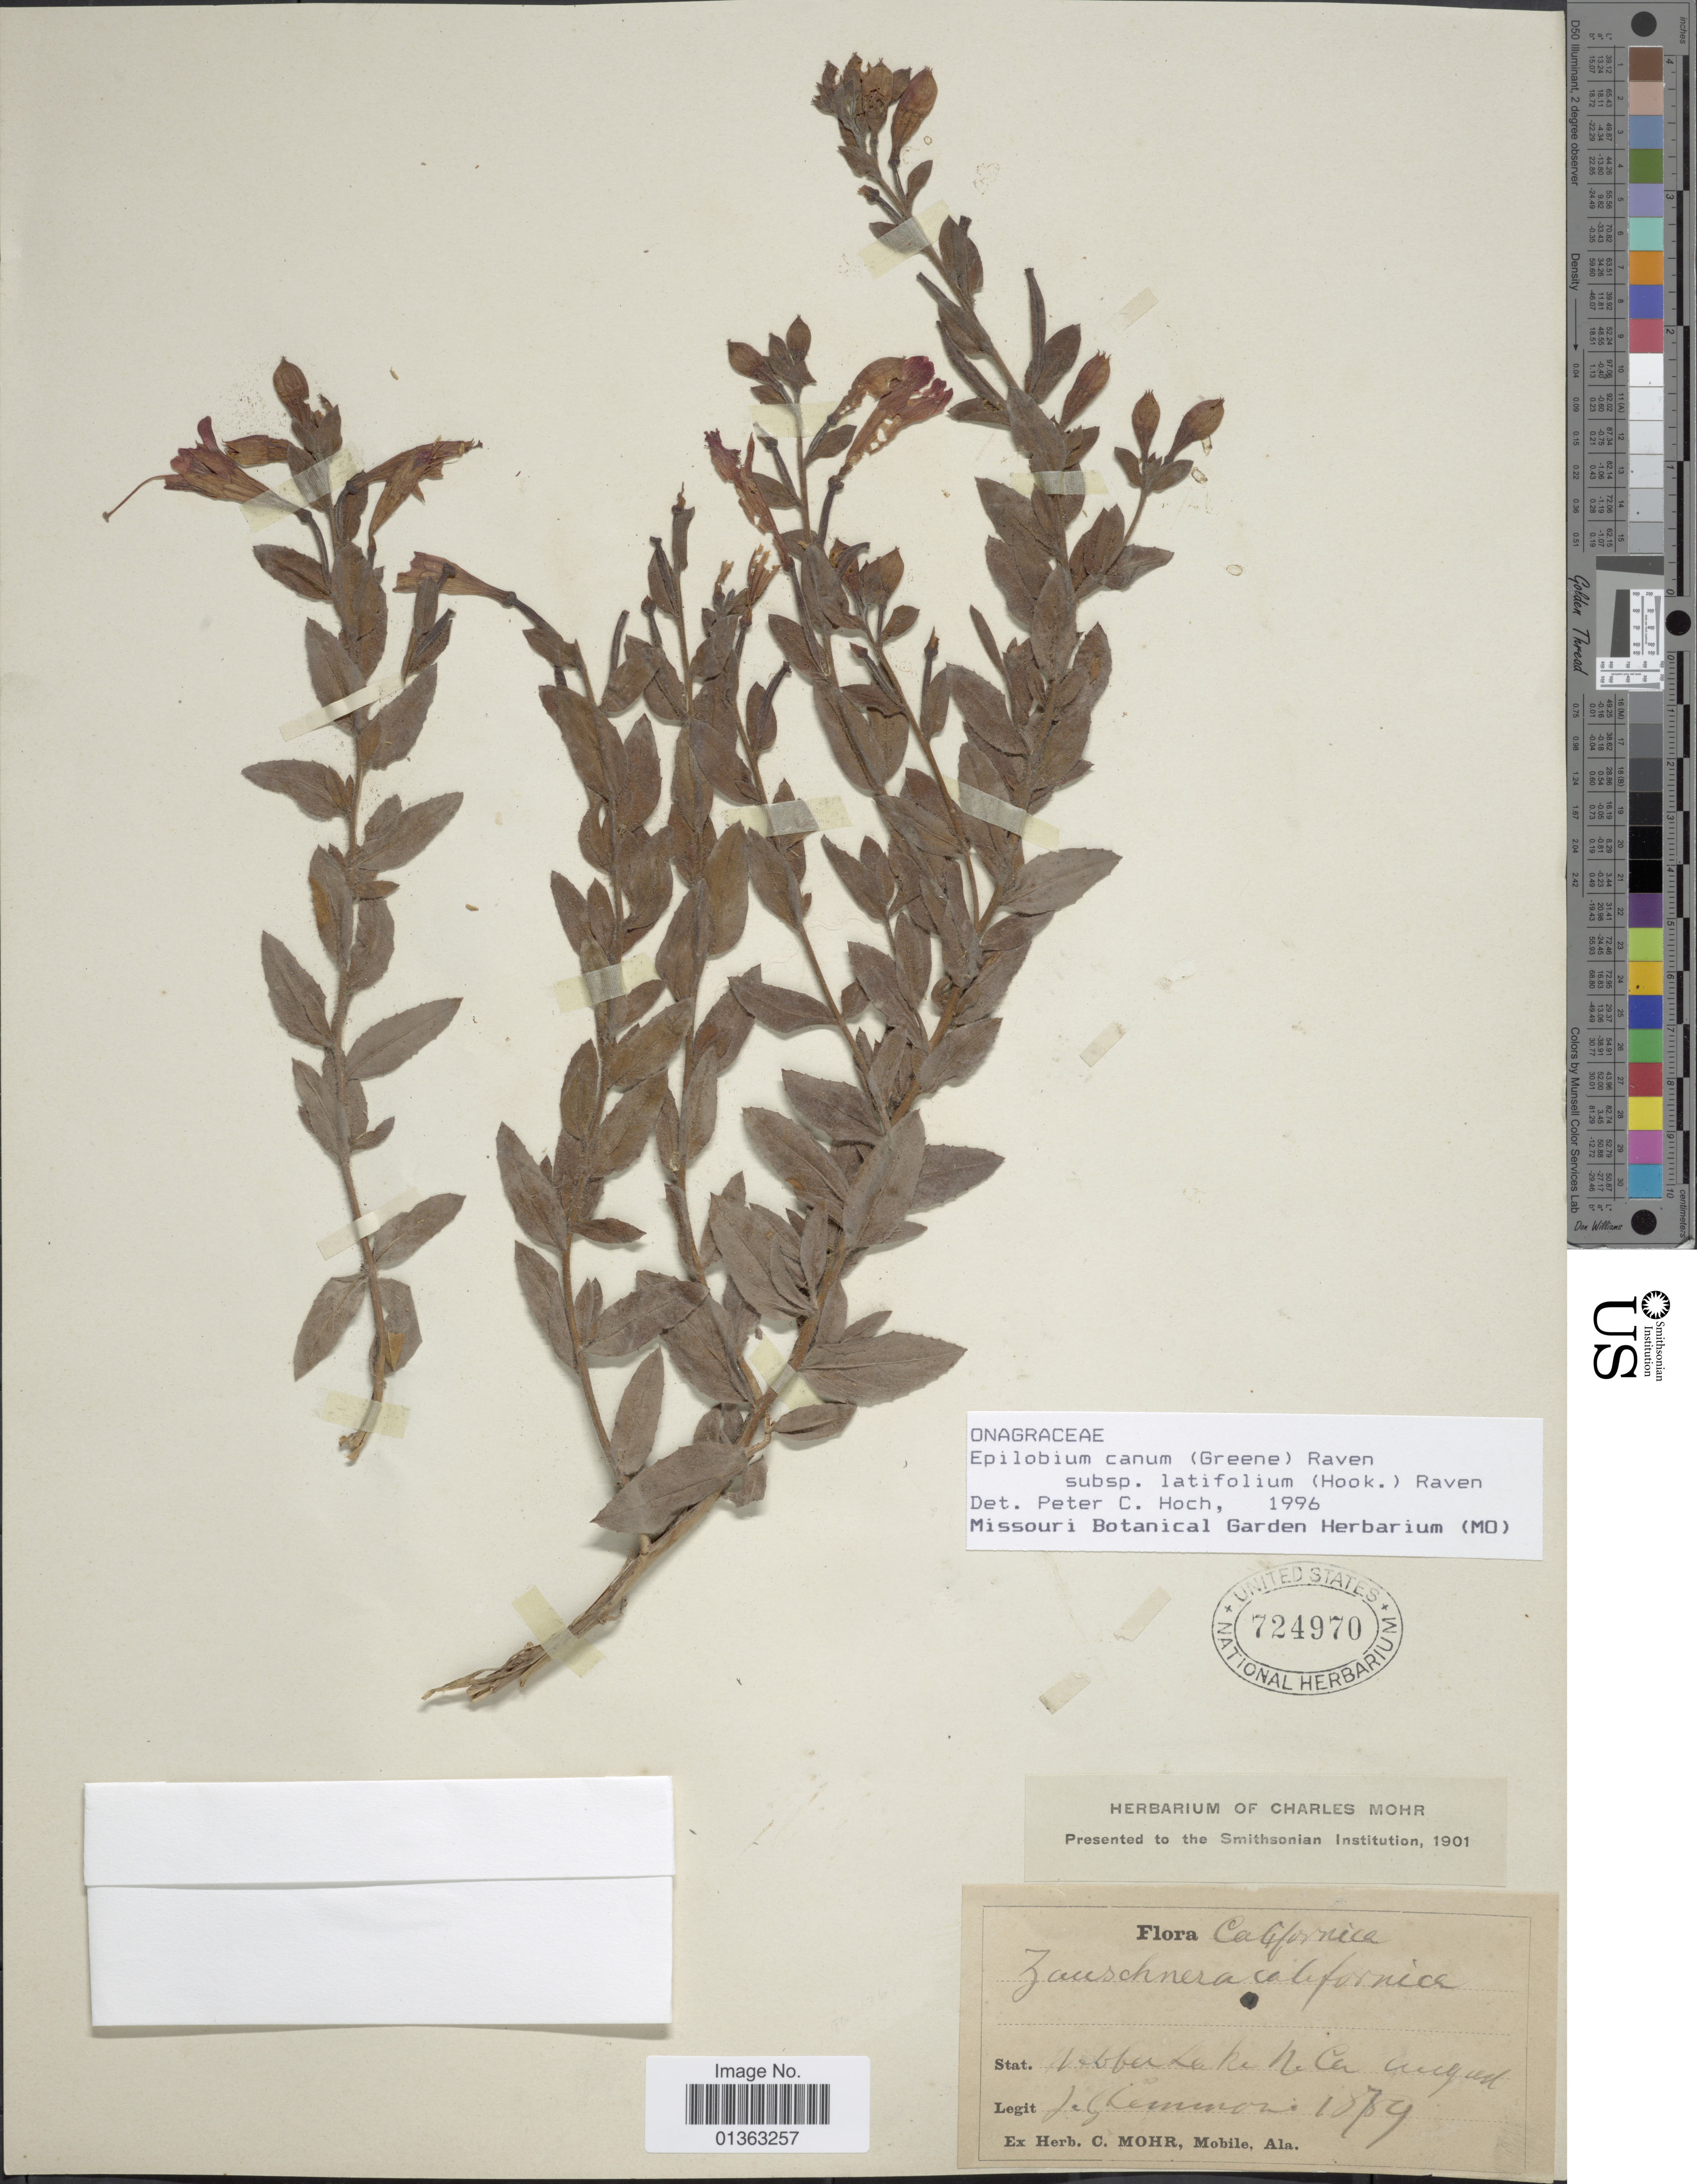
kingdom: Plantae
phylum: Tracheophyta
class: Magnoliopsida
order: Myrtales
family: Onagraceae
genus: Epilobium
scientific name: Epilobium canum subsp. latifolium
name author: (Hook.) P.H. Raven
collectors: J. Lemmon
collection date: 1879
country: United States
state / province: California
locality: Webber Lake N. Ca.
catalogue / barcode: US 724970